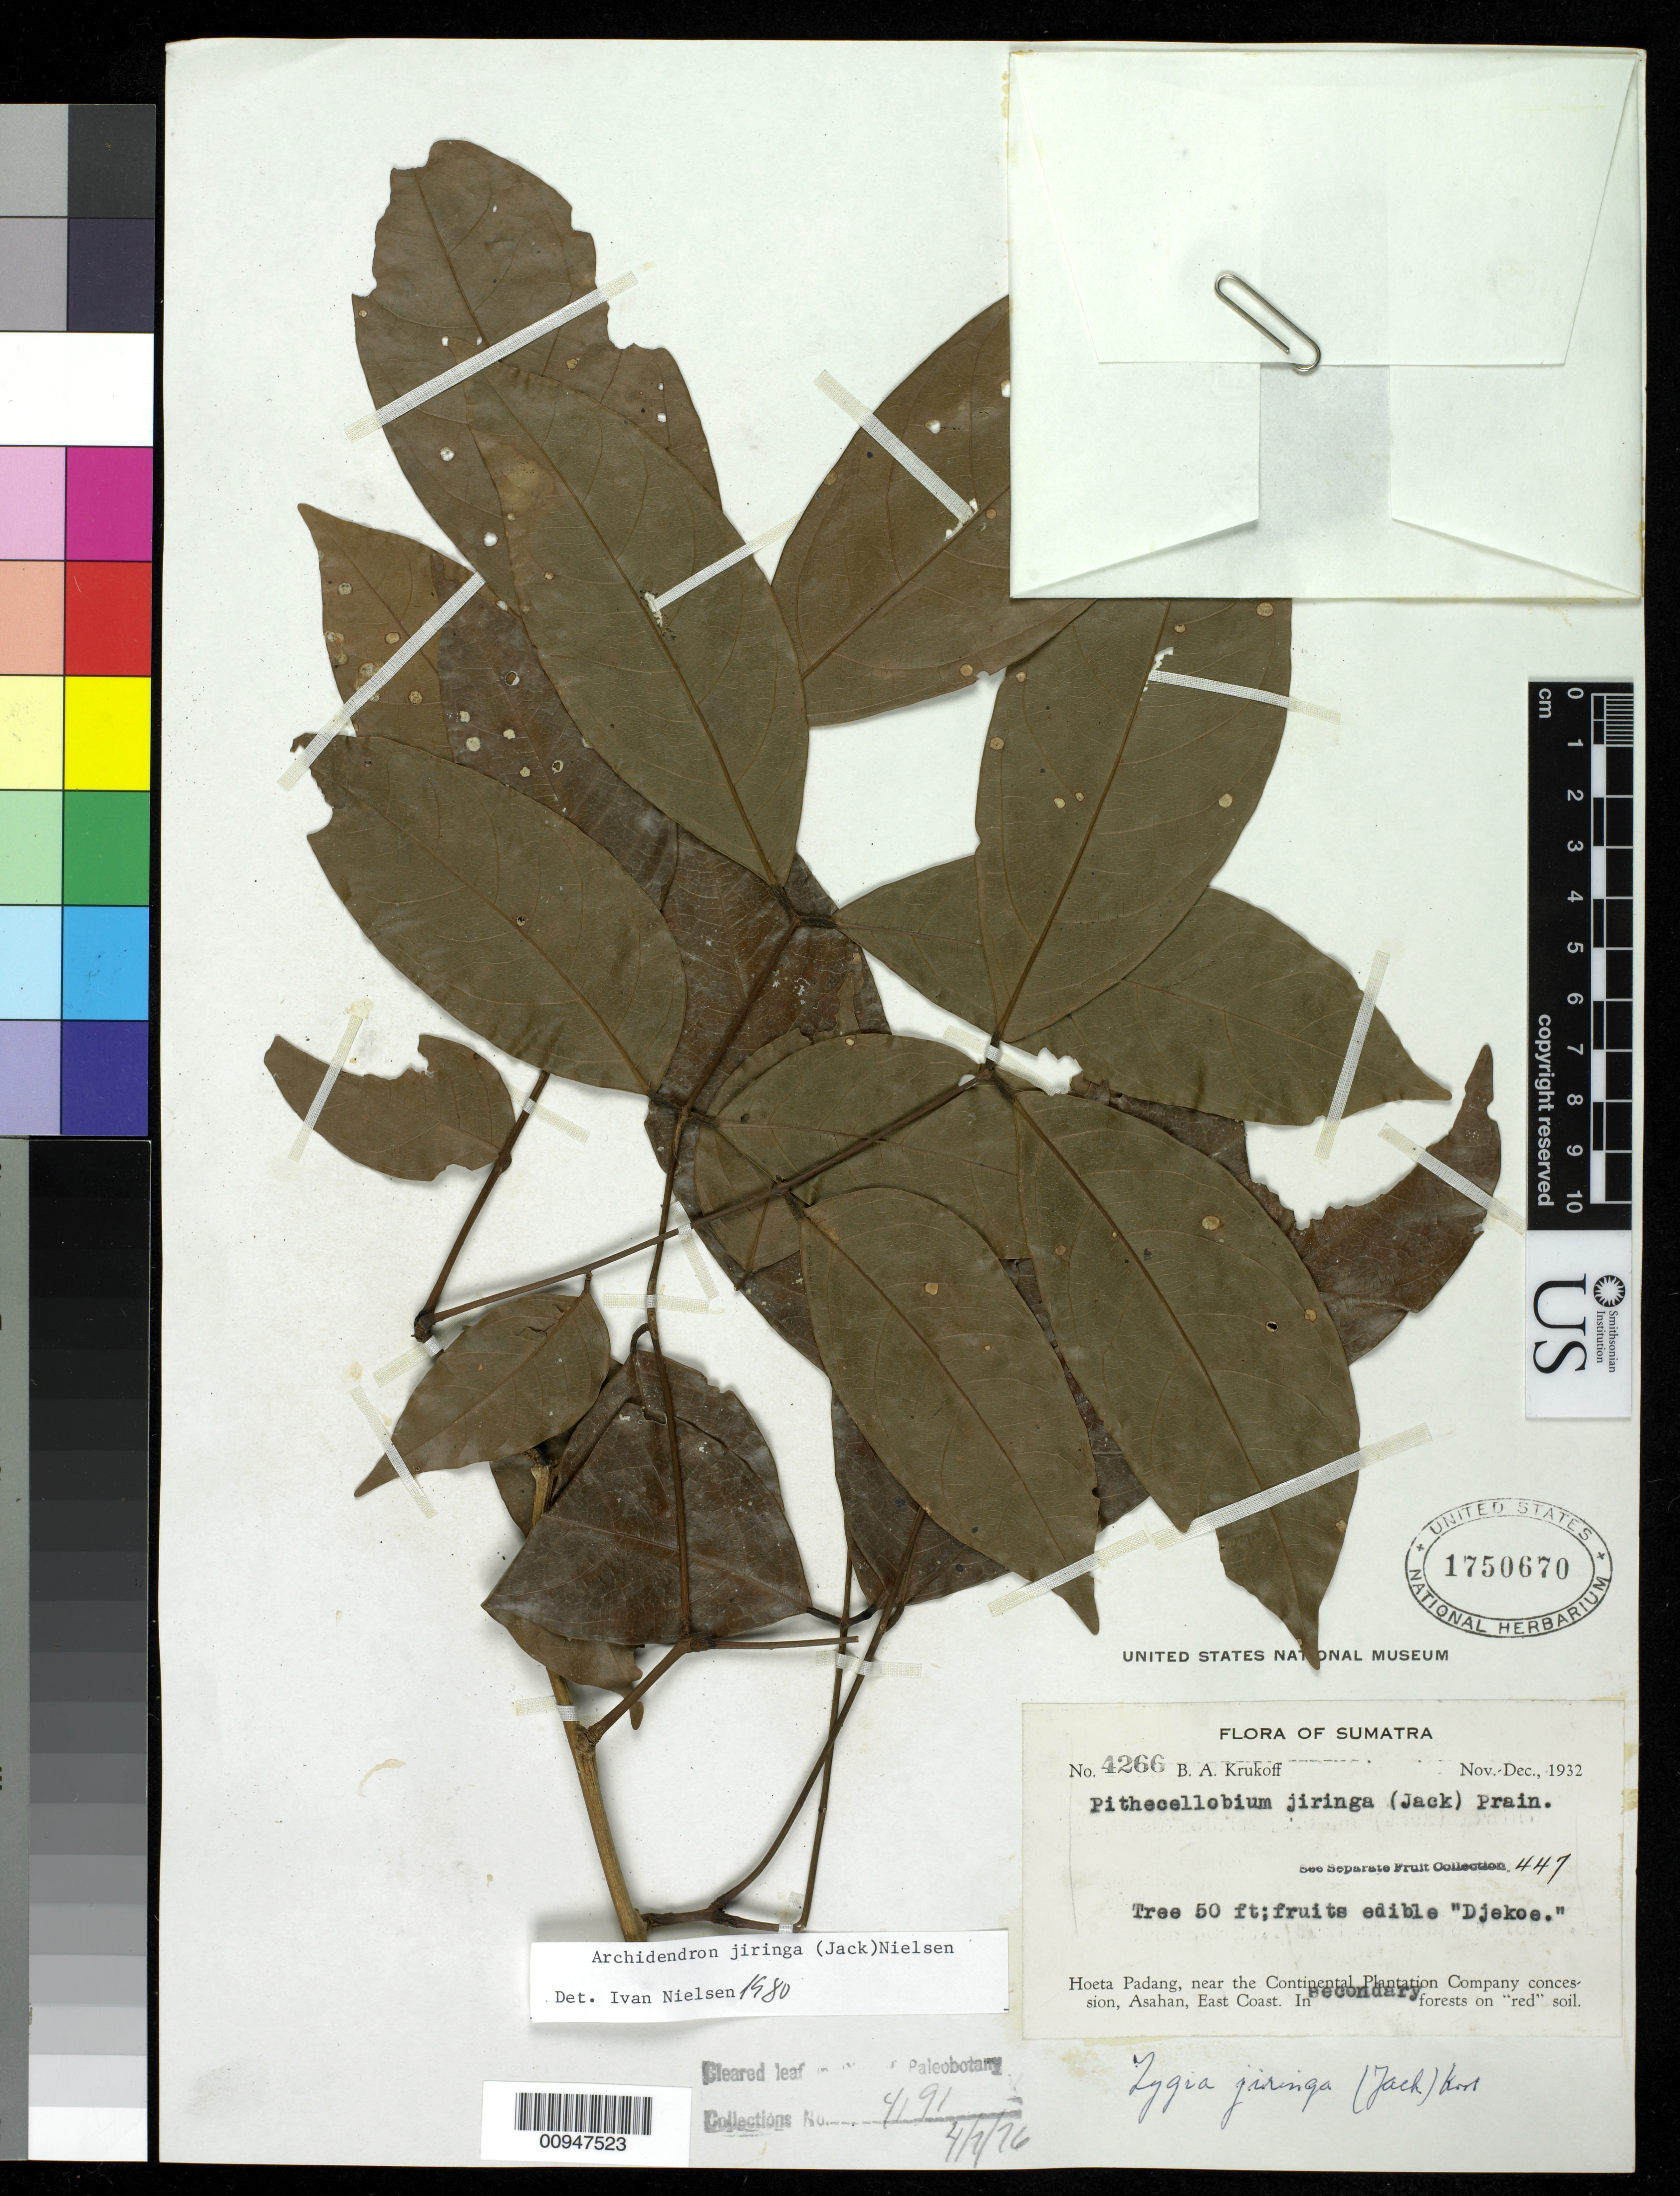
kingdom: Plantae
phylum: Tracheophyta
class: Magnoliopsida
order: Fabales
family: Fabaceae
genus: Archidendron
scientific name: Archidendron jiringa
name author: (Jack) I.C. Nielsen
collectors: B. A. Krukoff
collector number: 4266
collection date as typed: Nov 1932 to Dec 1932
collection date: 1932-11/1932-12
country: Indonesia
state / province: Sumatra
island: Sumatra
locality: Hoeta Padang, near Continental Plantation Company concession, Asahan, East Coast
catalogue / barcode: US 1750670